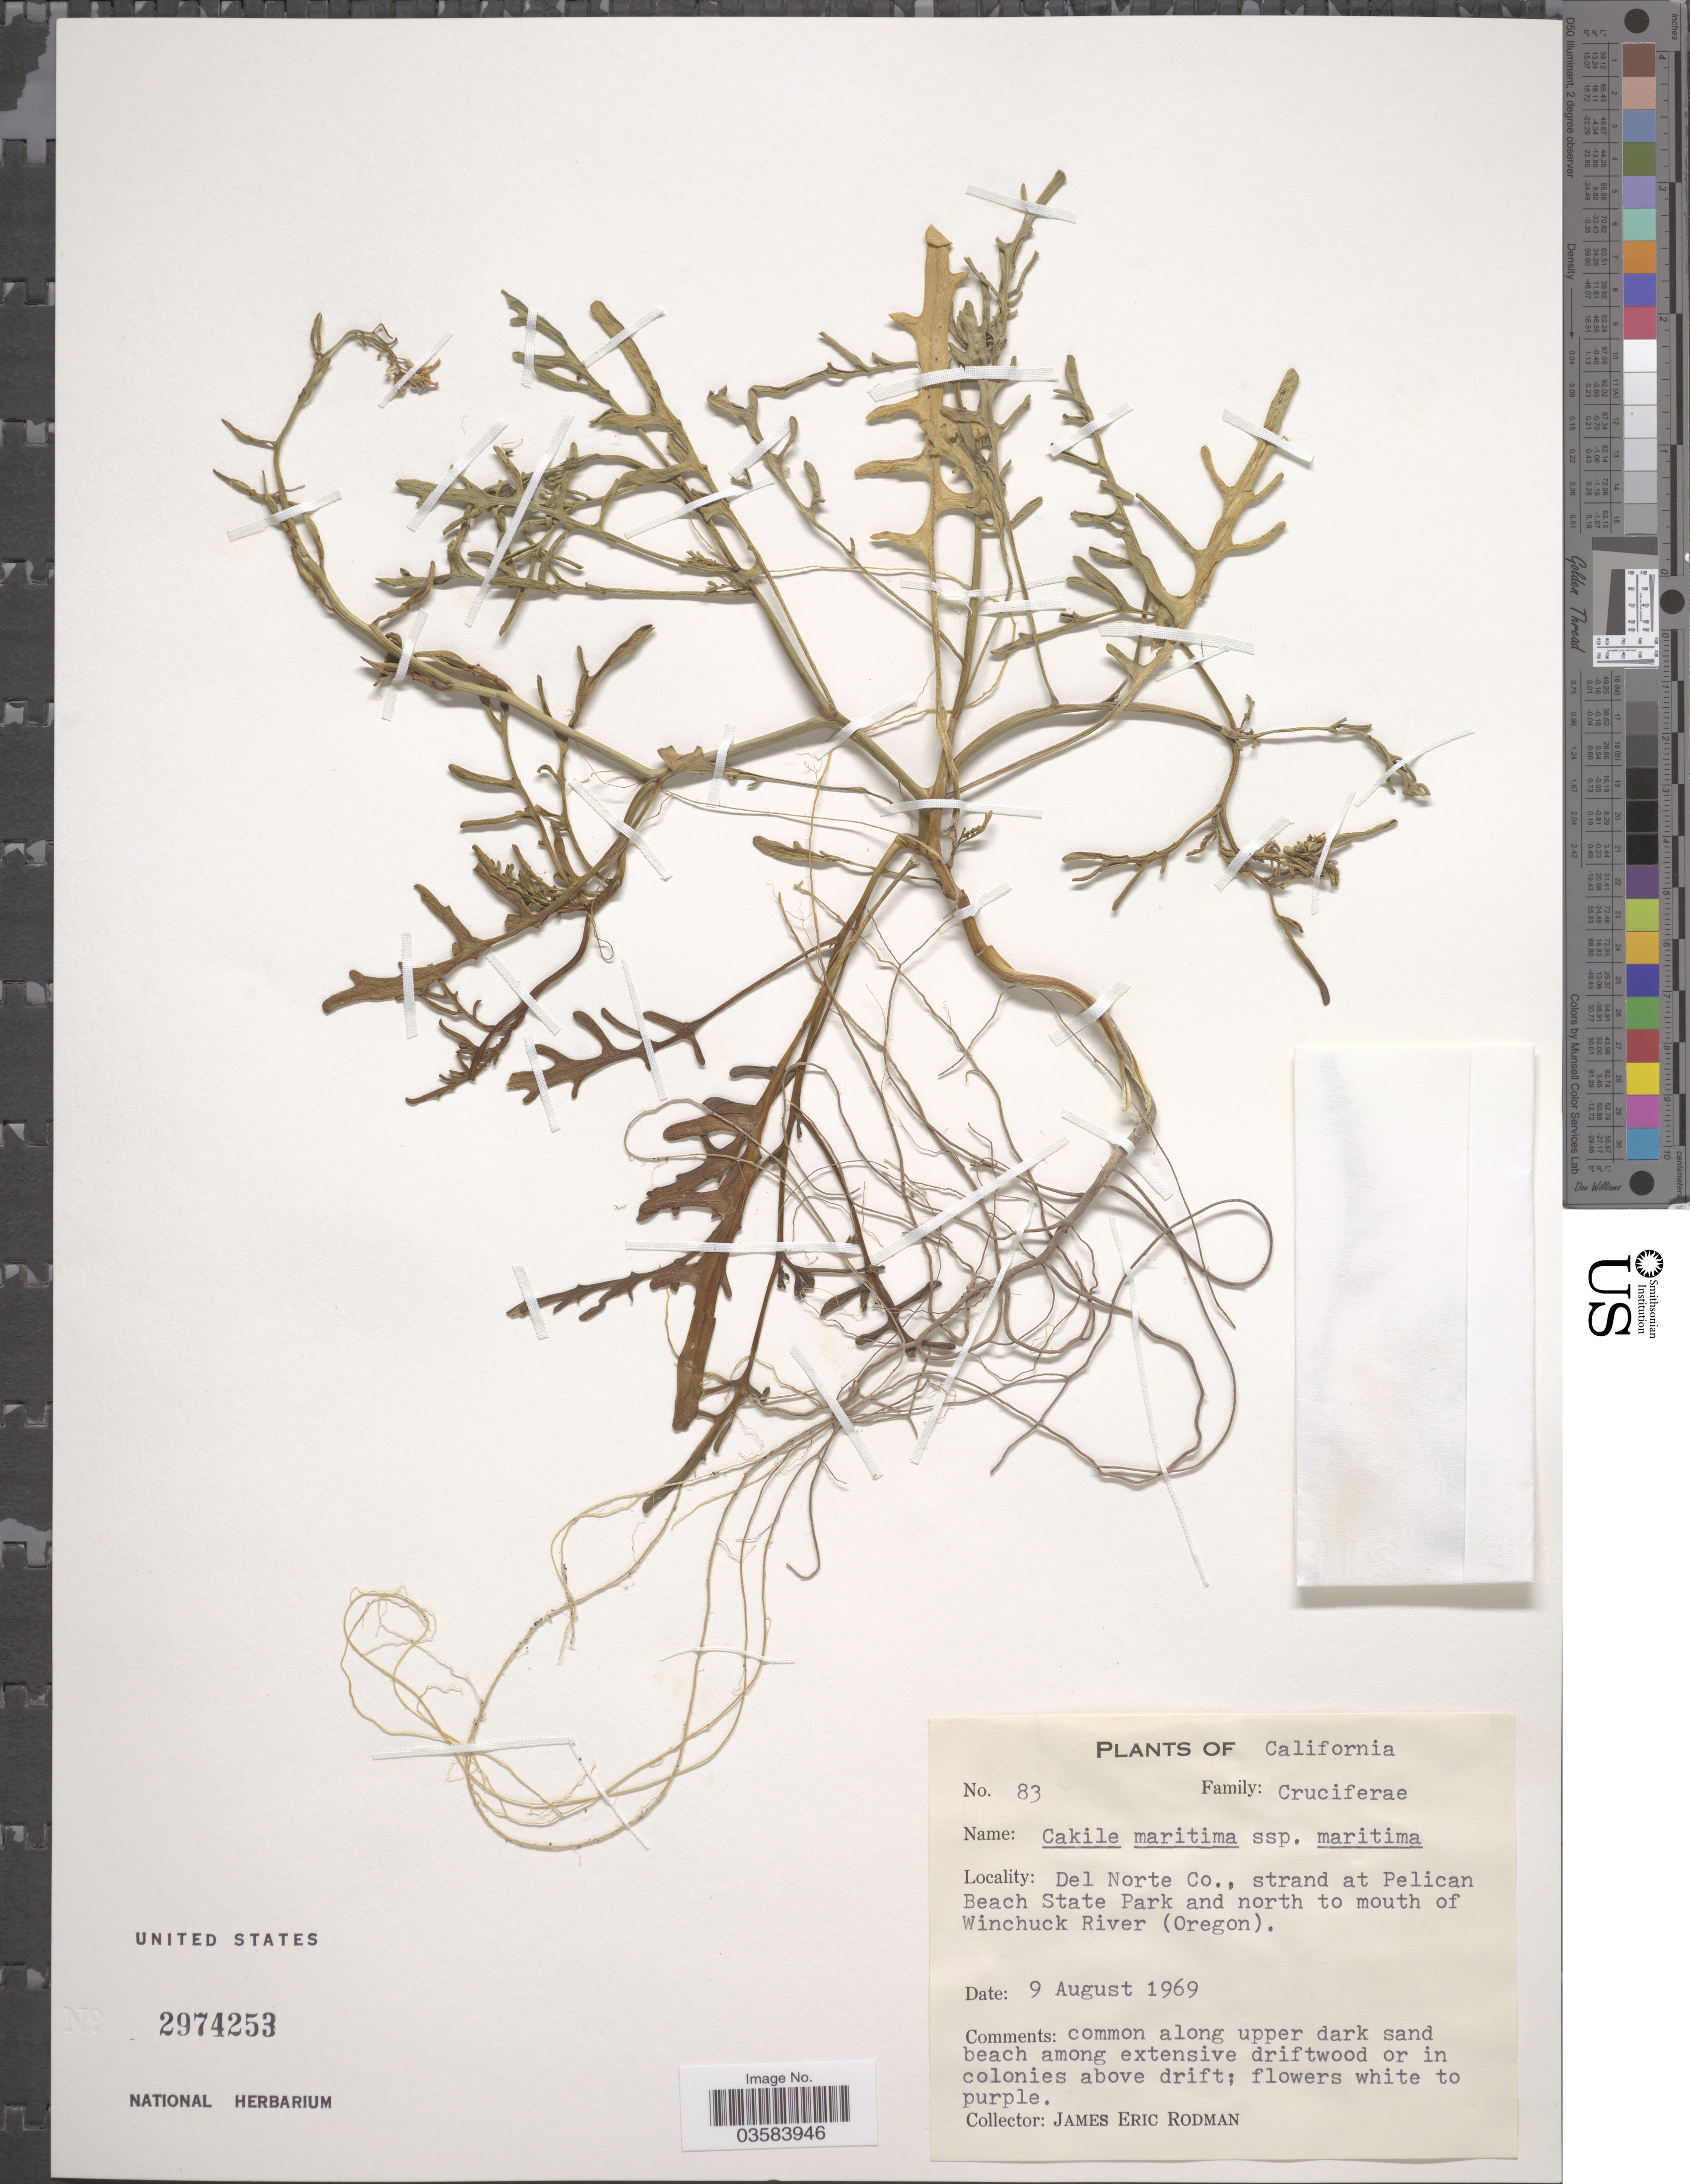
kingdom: Plantae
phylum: Tracheophyta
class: Magnoliopsida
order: Brassicales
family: Brassicaceae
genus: Cakile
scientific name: Cakile maritima subsp. maritima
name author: Scop.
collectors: J. Rodman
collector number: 83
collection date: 1969-08-09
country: United States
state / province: California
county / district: Del Norte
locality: Del Norte Co., strand at Pelican Beach State Park and north to mouth of Winchuck River (Oregon).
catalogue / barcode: US 2974253